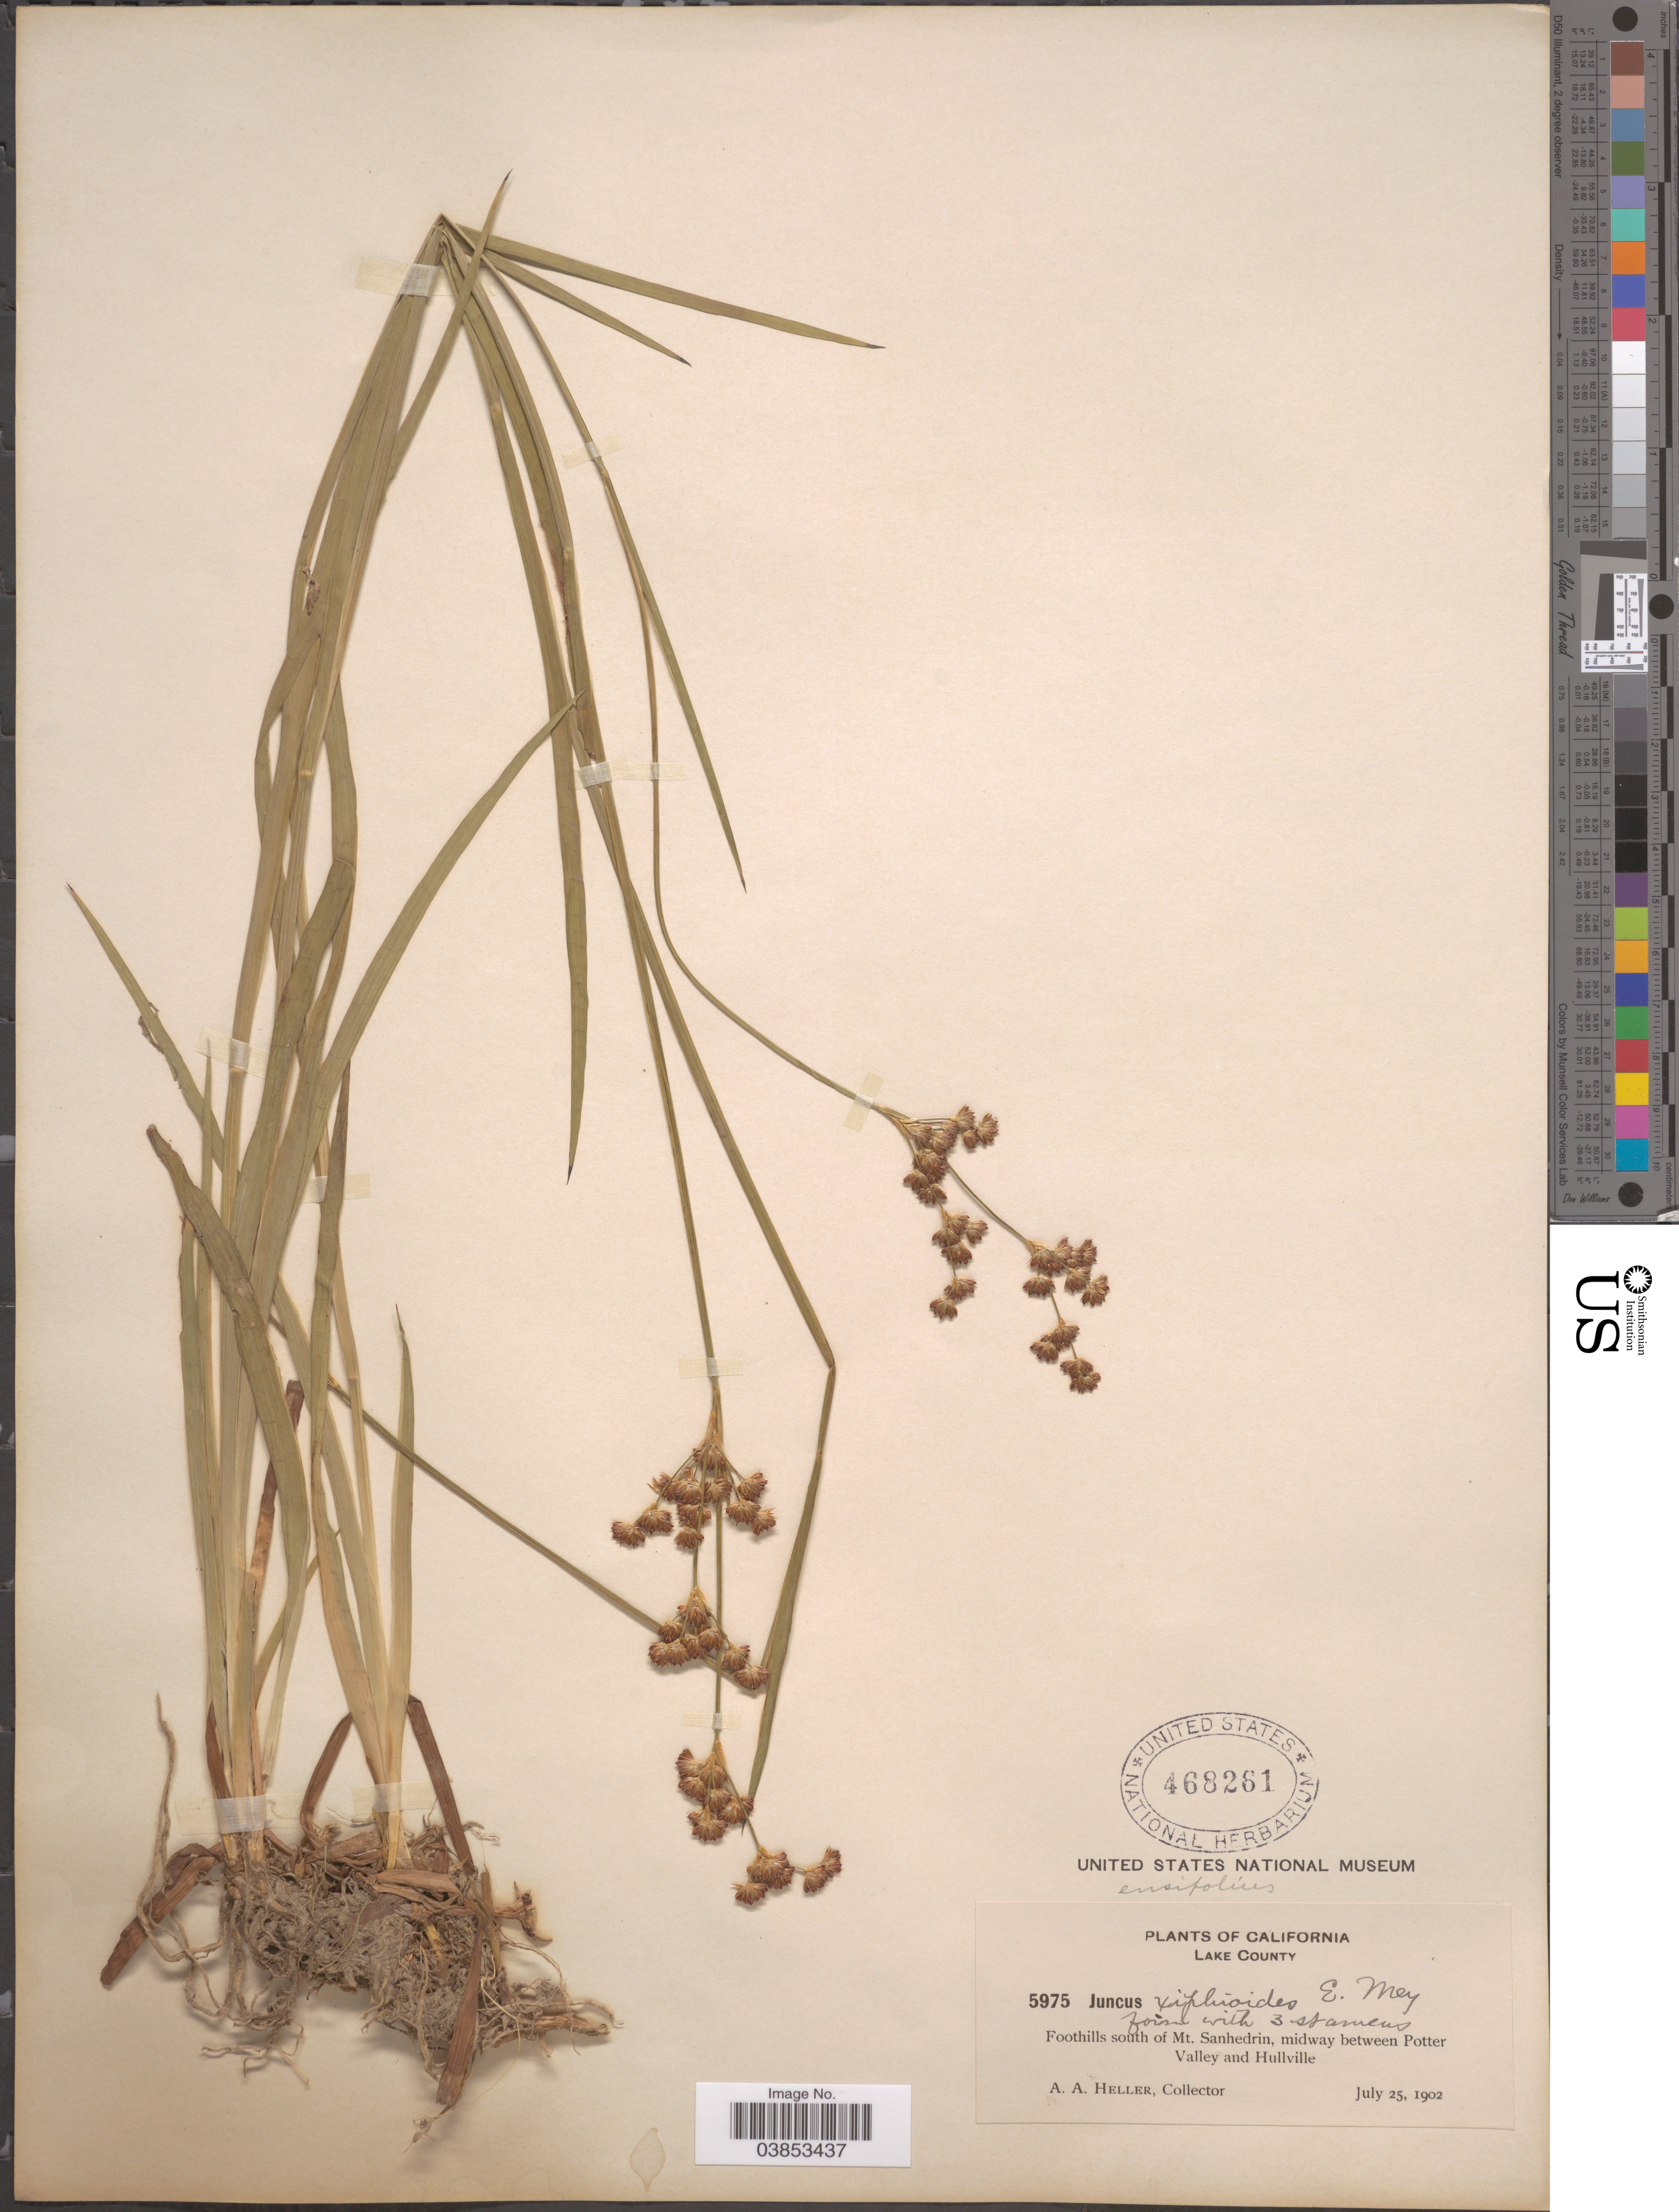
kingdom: Plantae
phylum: Tracheophyta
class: Liliopsida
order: Poales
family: Juncaceae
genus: Juncus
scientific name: Juncus ensifolius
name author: Wikstr.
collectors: A. A. Heller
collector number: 5975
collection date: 1902-07-25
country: United States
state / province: California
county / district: Lake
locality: Lake County. Foothills south of Mt. Sanhedrin, midway between Potter Valley and Hullville.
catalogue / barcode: US 468261